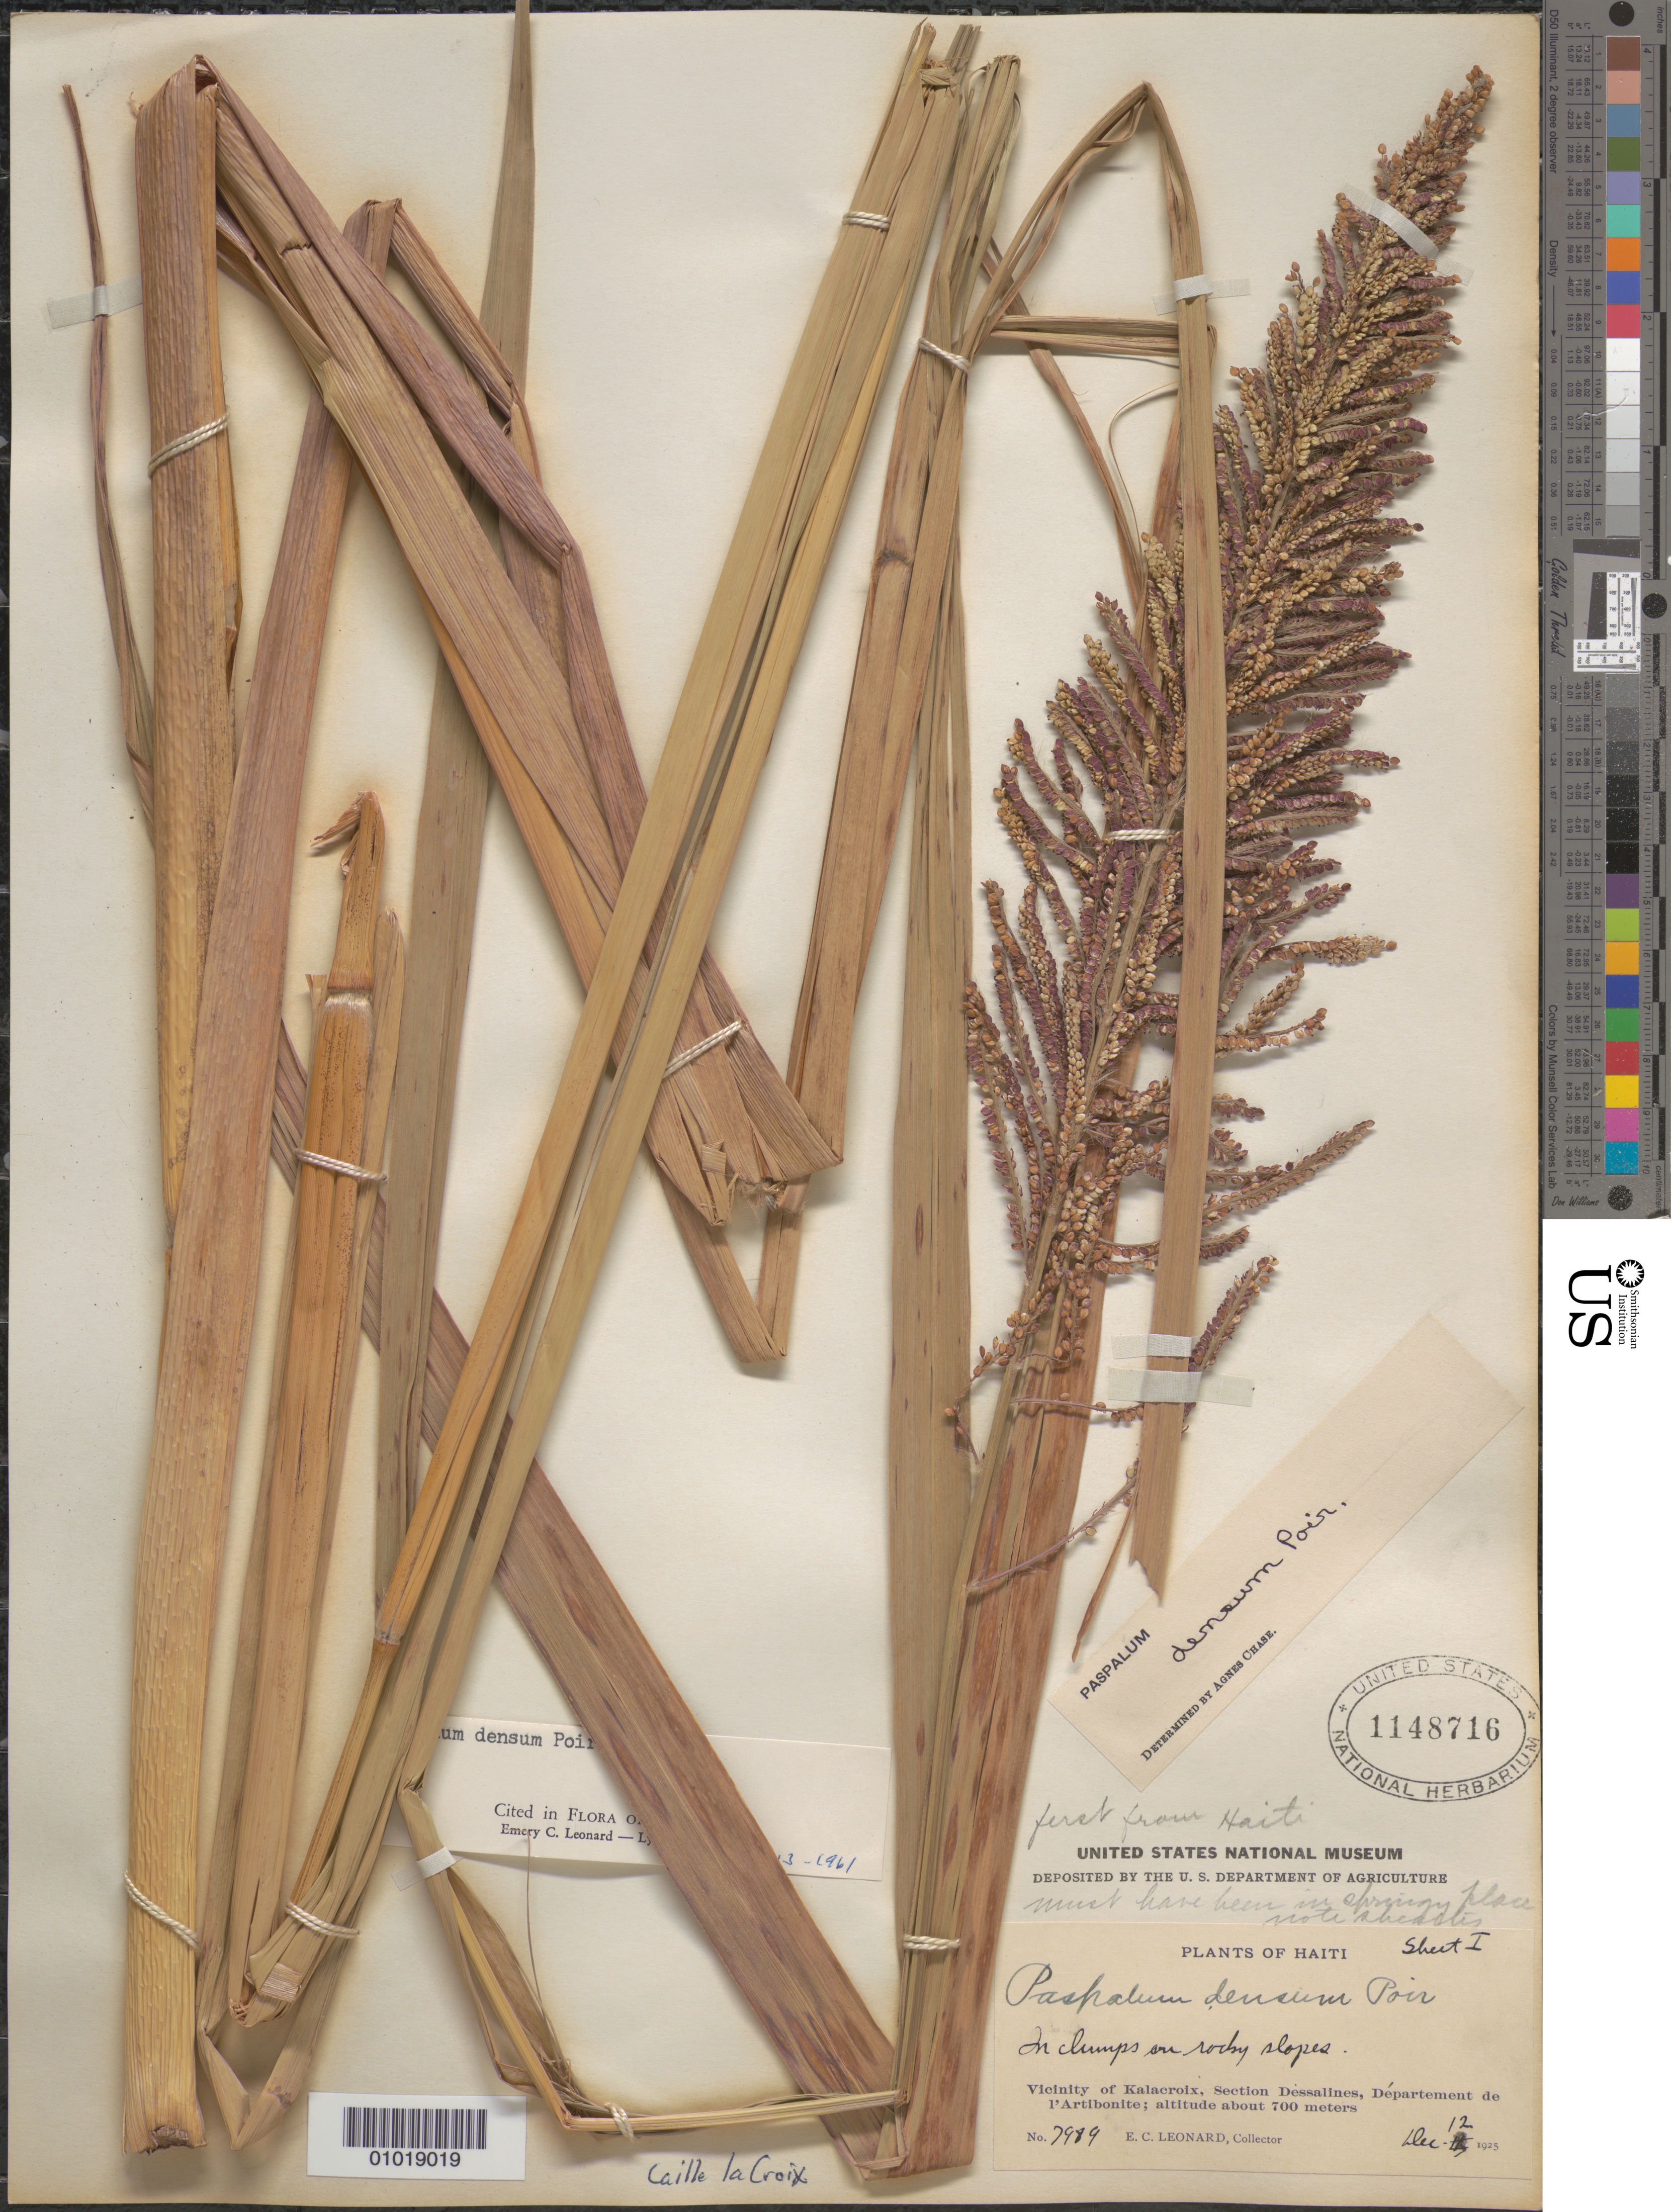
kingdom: Plantae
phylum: Tracheophyta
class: Liliopsida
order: Poales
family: Poaceae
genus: Paspalum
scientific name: Paspalum densum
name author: Poir.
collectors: E. C. Leonard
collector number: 7989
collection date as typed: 12 Dec 1925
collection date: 1925-12-12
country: Haiti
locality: Vic. of Kalacroix, Sec. Dessalines, Dept. de l'Artibonite,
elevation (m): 700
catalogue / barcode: US 1148716